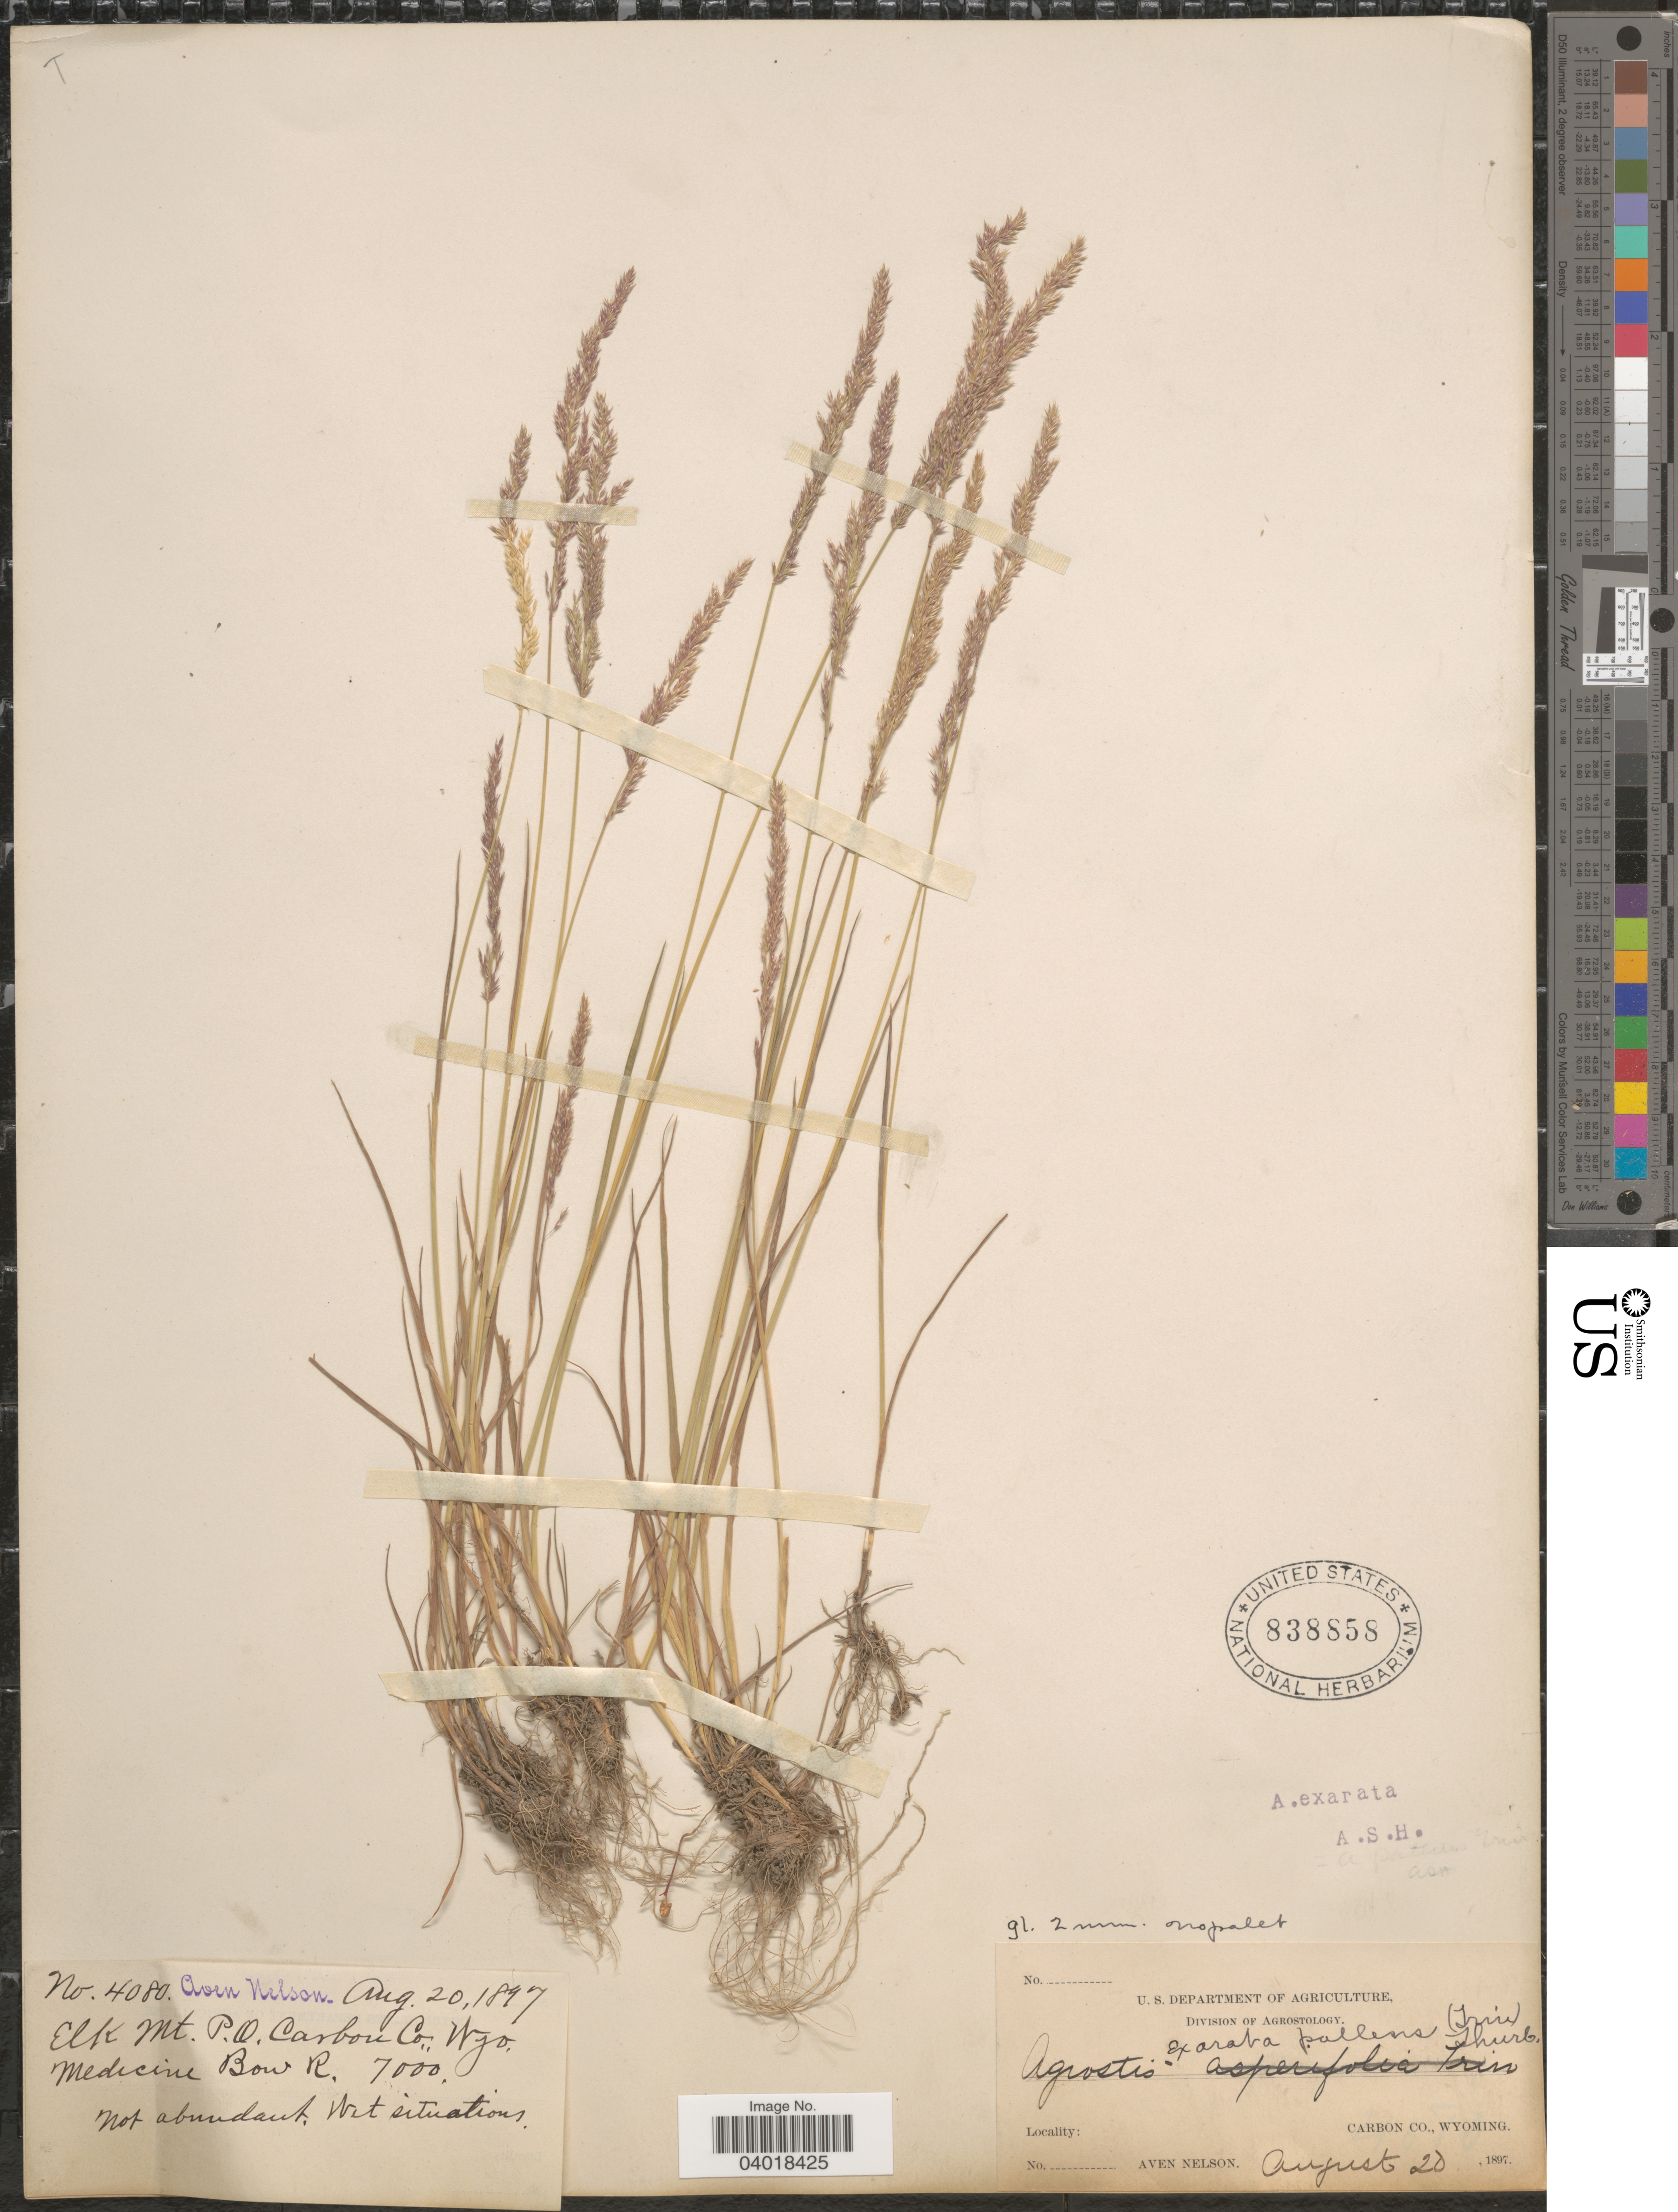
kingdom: Plantae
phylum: Tracheophyta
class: Liliopsida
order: Poales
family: Poaceae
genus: Agrostis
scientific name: Agrostis exarata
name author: Trin.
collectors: A. Nelson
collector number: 4080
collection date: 1897-08-20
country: United States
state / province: Wyoming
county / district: Carbon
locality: Elk Mt. P.K Carbon Co., Medicine Bow R.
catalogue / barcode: US 838858